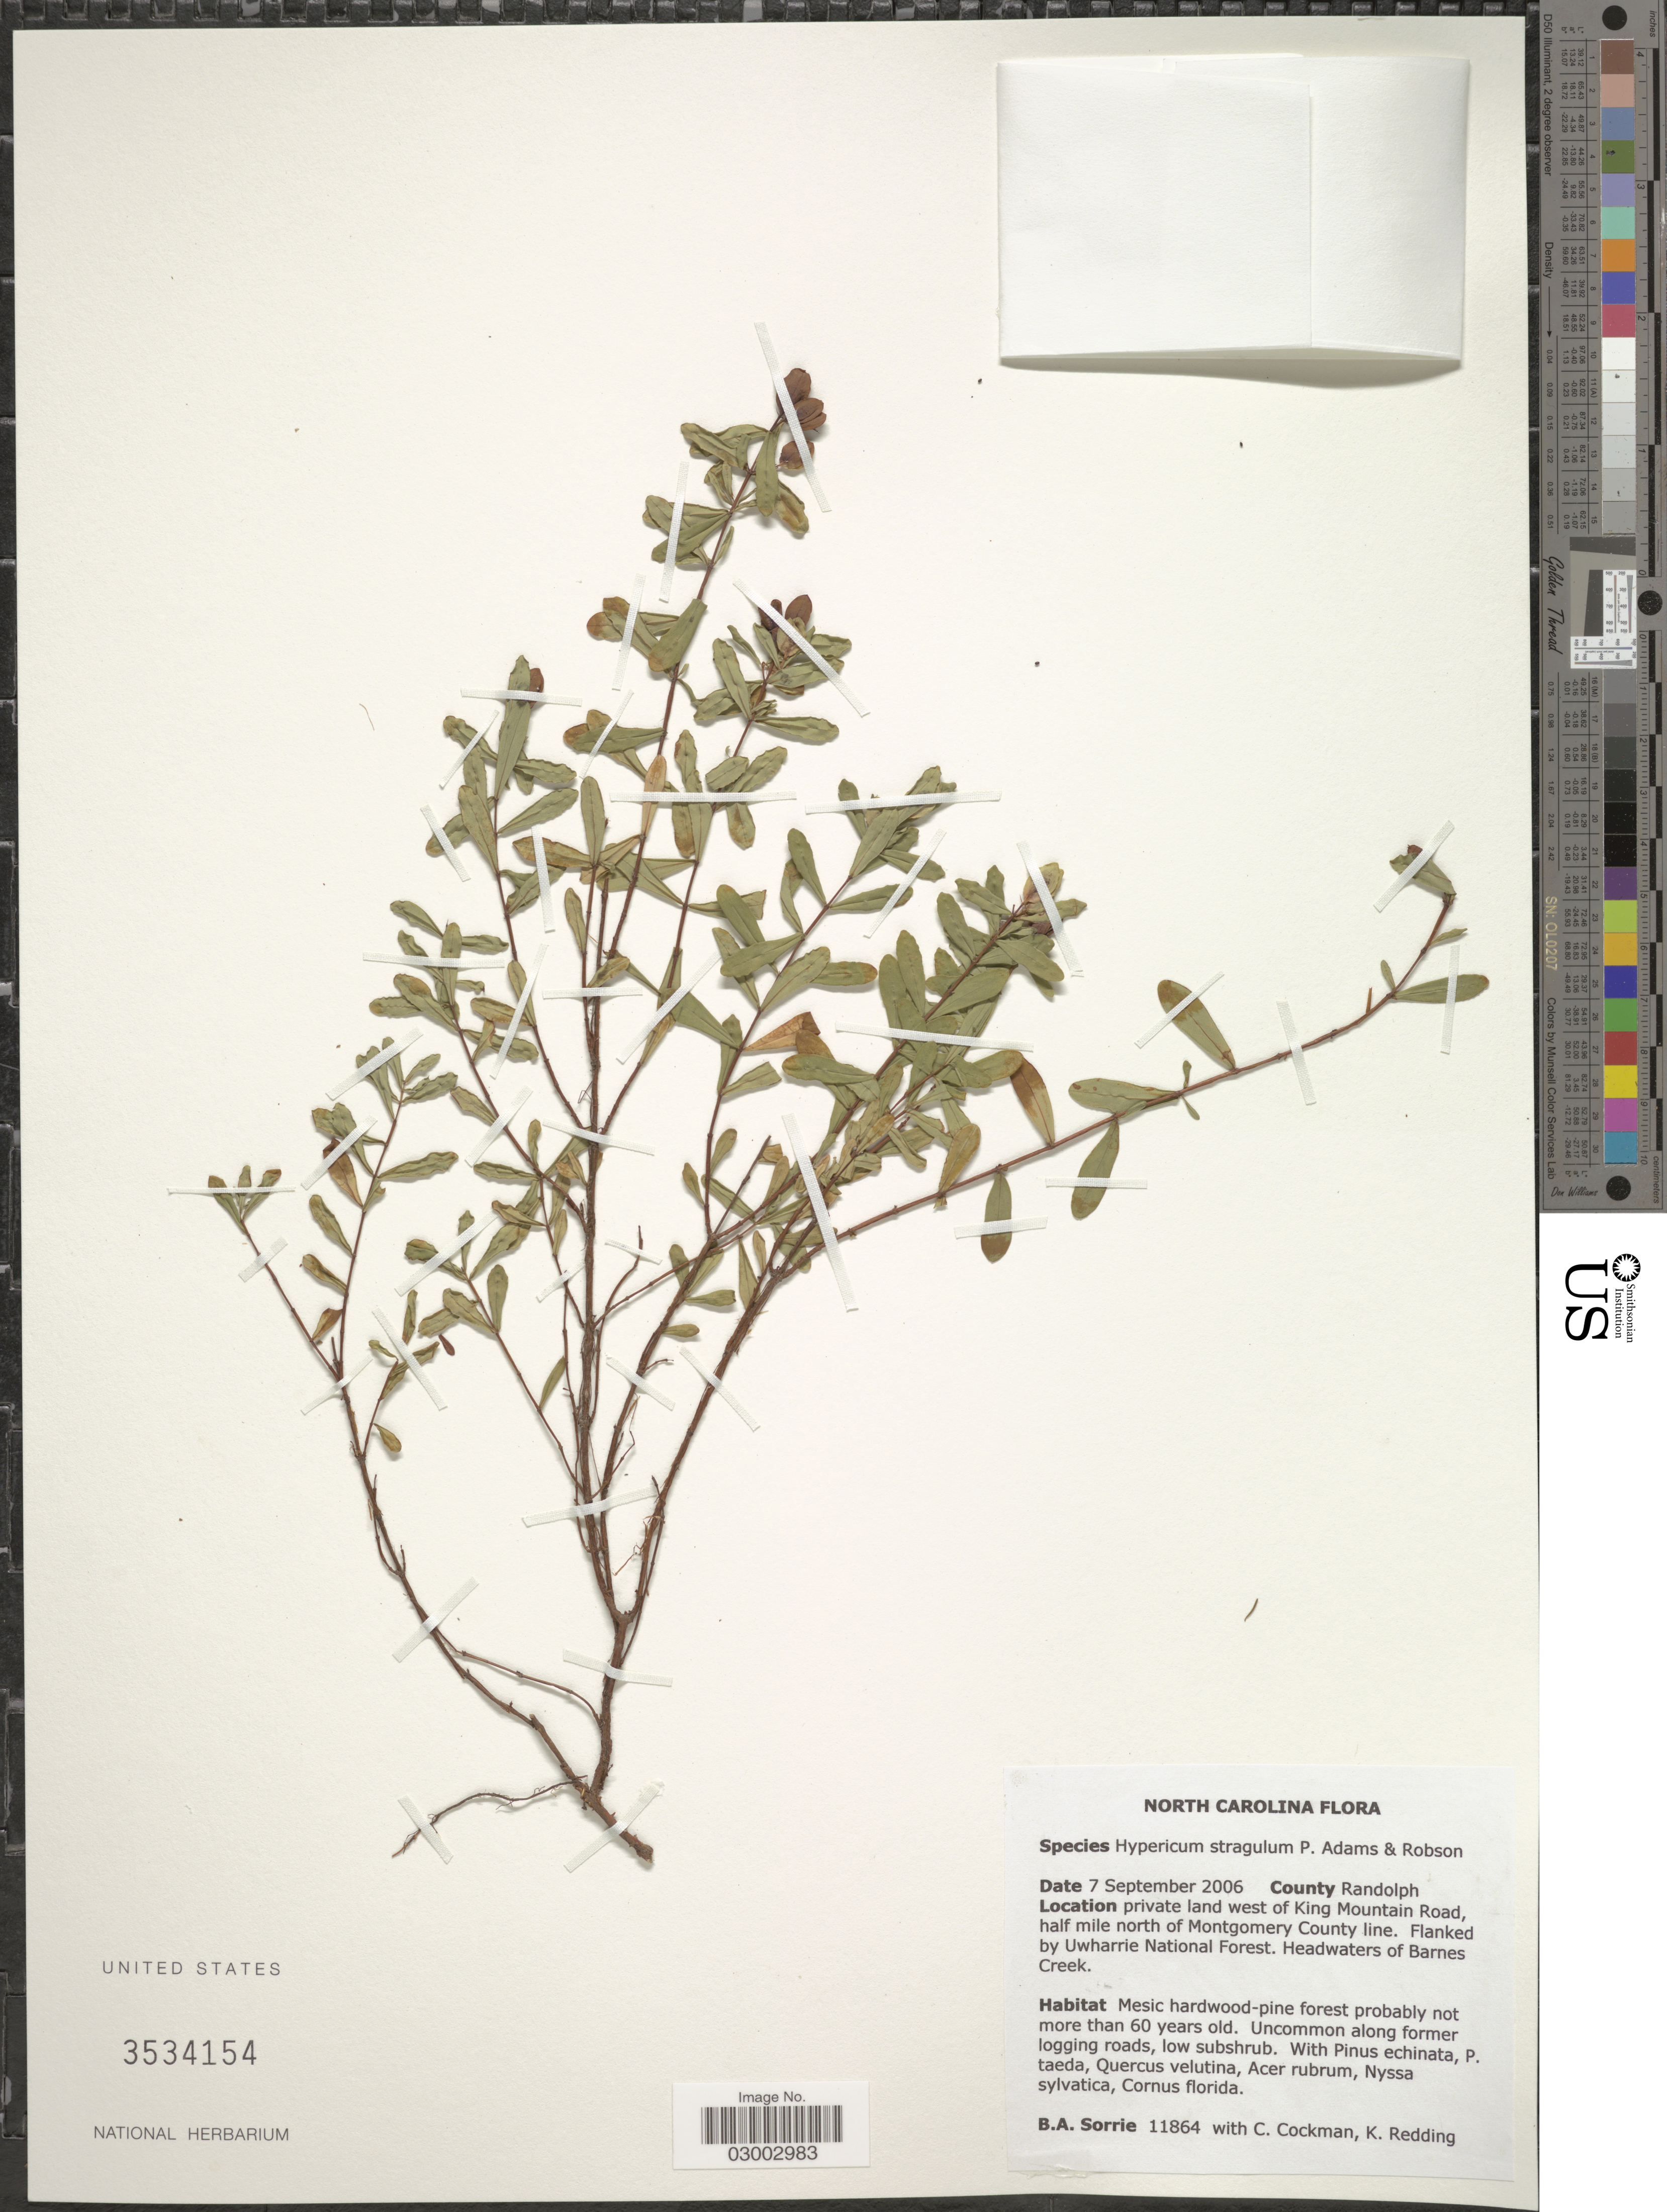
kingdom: Plantae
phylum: Tracheophyta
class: Magnoliopsida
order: Malpighiales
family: Hypericaceae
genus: Hypericum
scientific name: Hypericum stragulum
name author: W.P. Adams & N. Robson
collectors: B. Sorrie, C. Cockman & K. Redding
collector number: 11864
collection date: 2006-09-07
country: United States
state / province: North Carolina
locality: County Randolph. Private land west of King Mountain Road, half mile north of Montgomery County line. Flanked by Uwharrie National Forest. Headwaters of Barnes Creek.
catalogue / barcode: US 3534154